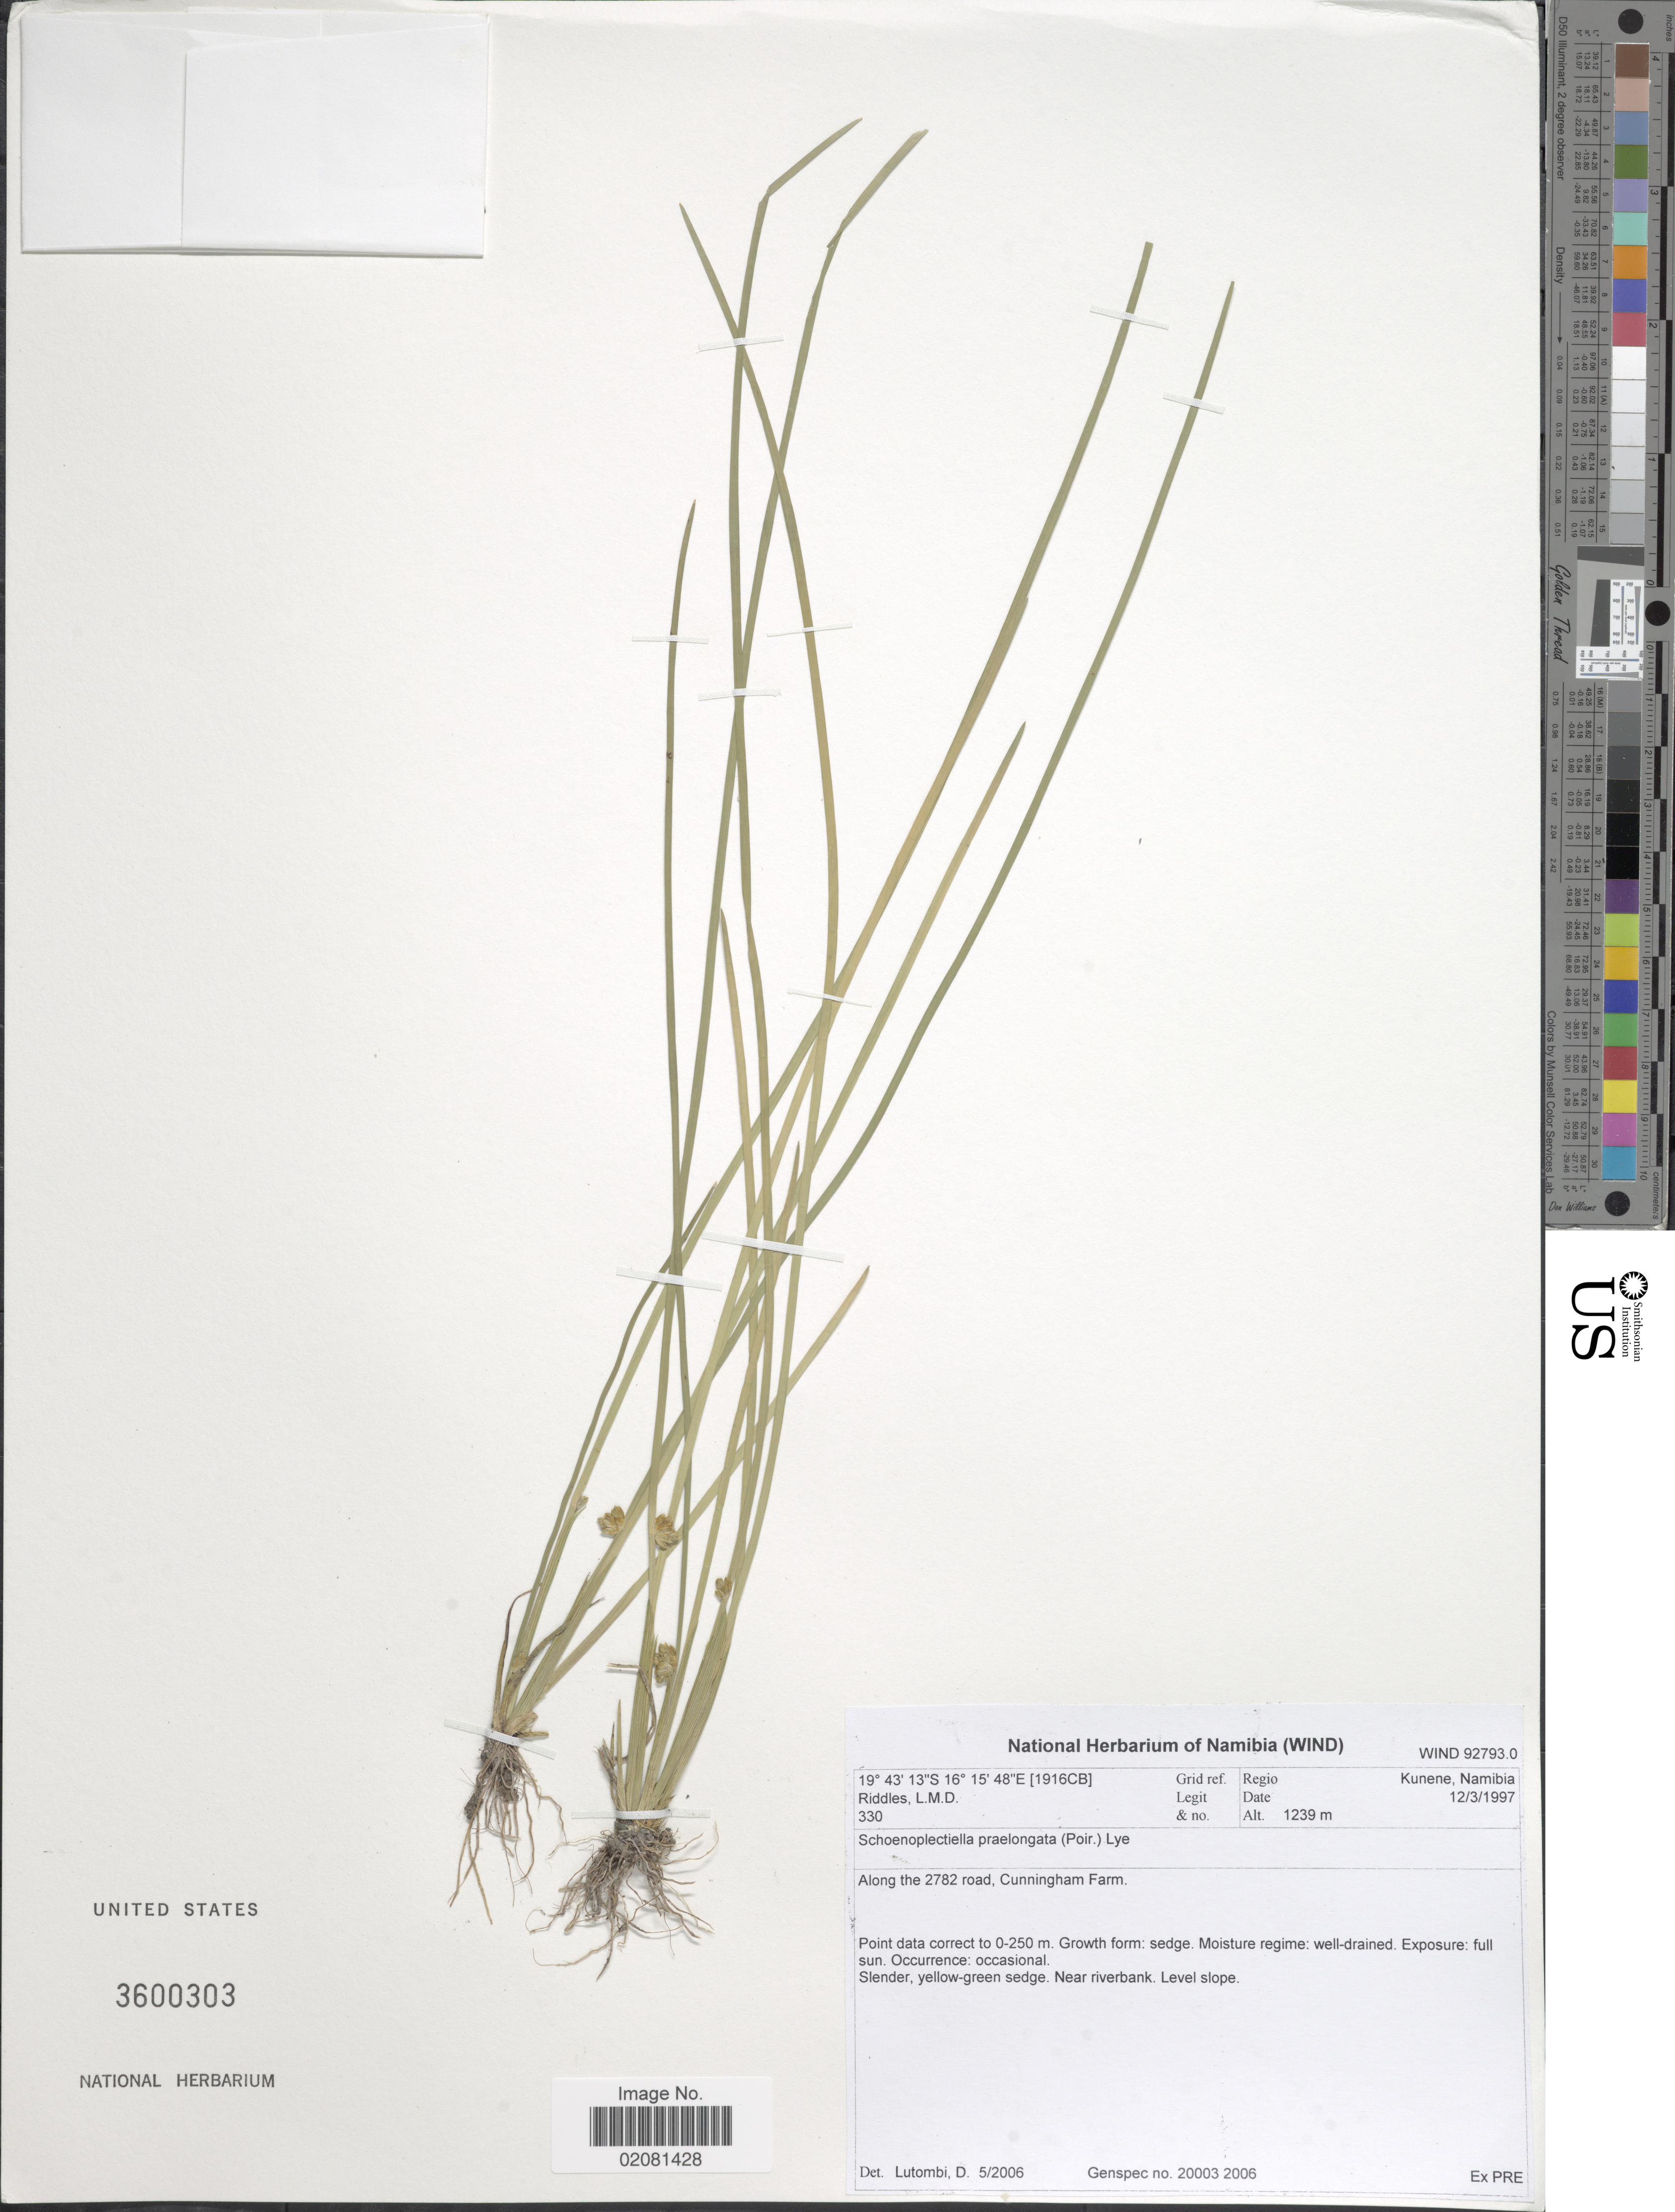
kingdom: Plantae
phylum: Tracheophyta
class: Liliopsida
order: Poales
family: Cyperaceae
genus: Schoenoplectus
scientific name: Schoenoplectus praelongatus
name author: (Poir.) J. Raynal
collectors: L. Riddles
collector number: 330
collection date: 1997-03-12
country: Namibia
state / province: Kunene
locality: Along the 2782 road, Cunningham Farm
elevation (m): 1239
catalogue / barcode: US 3600303